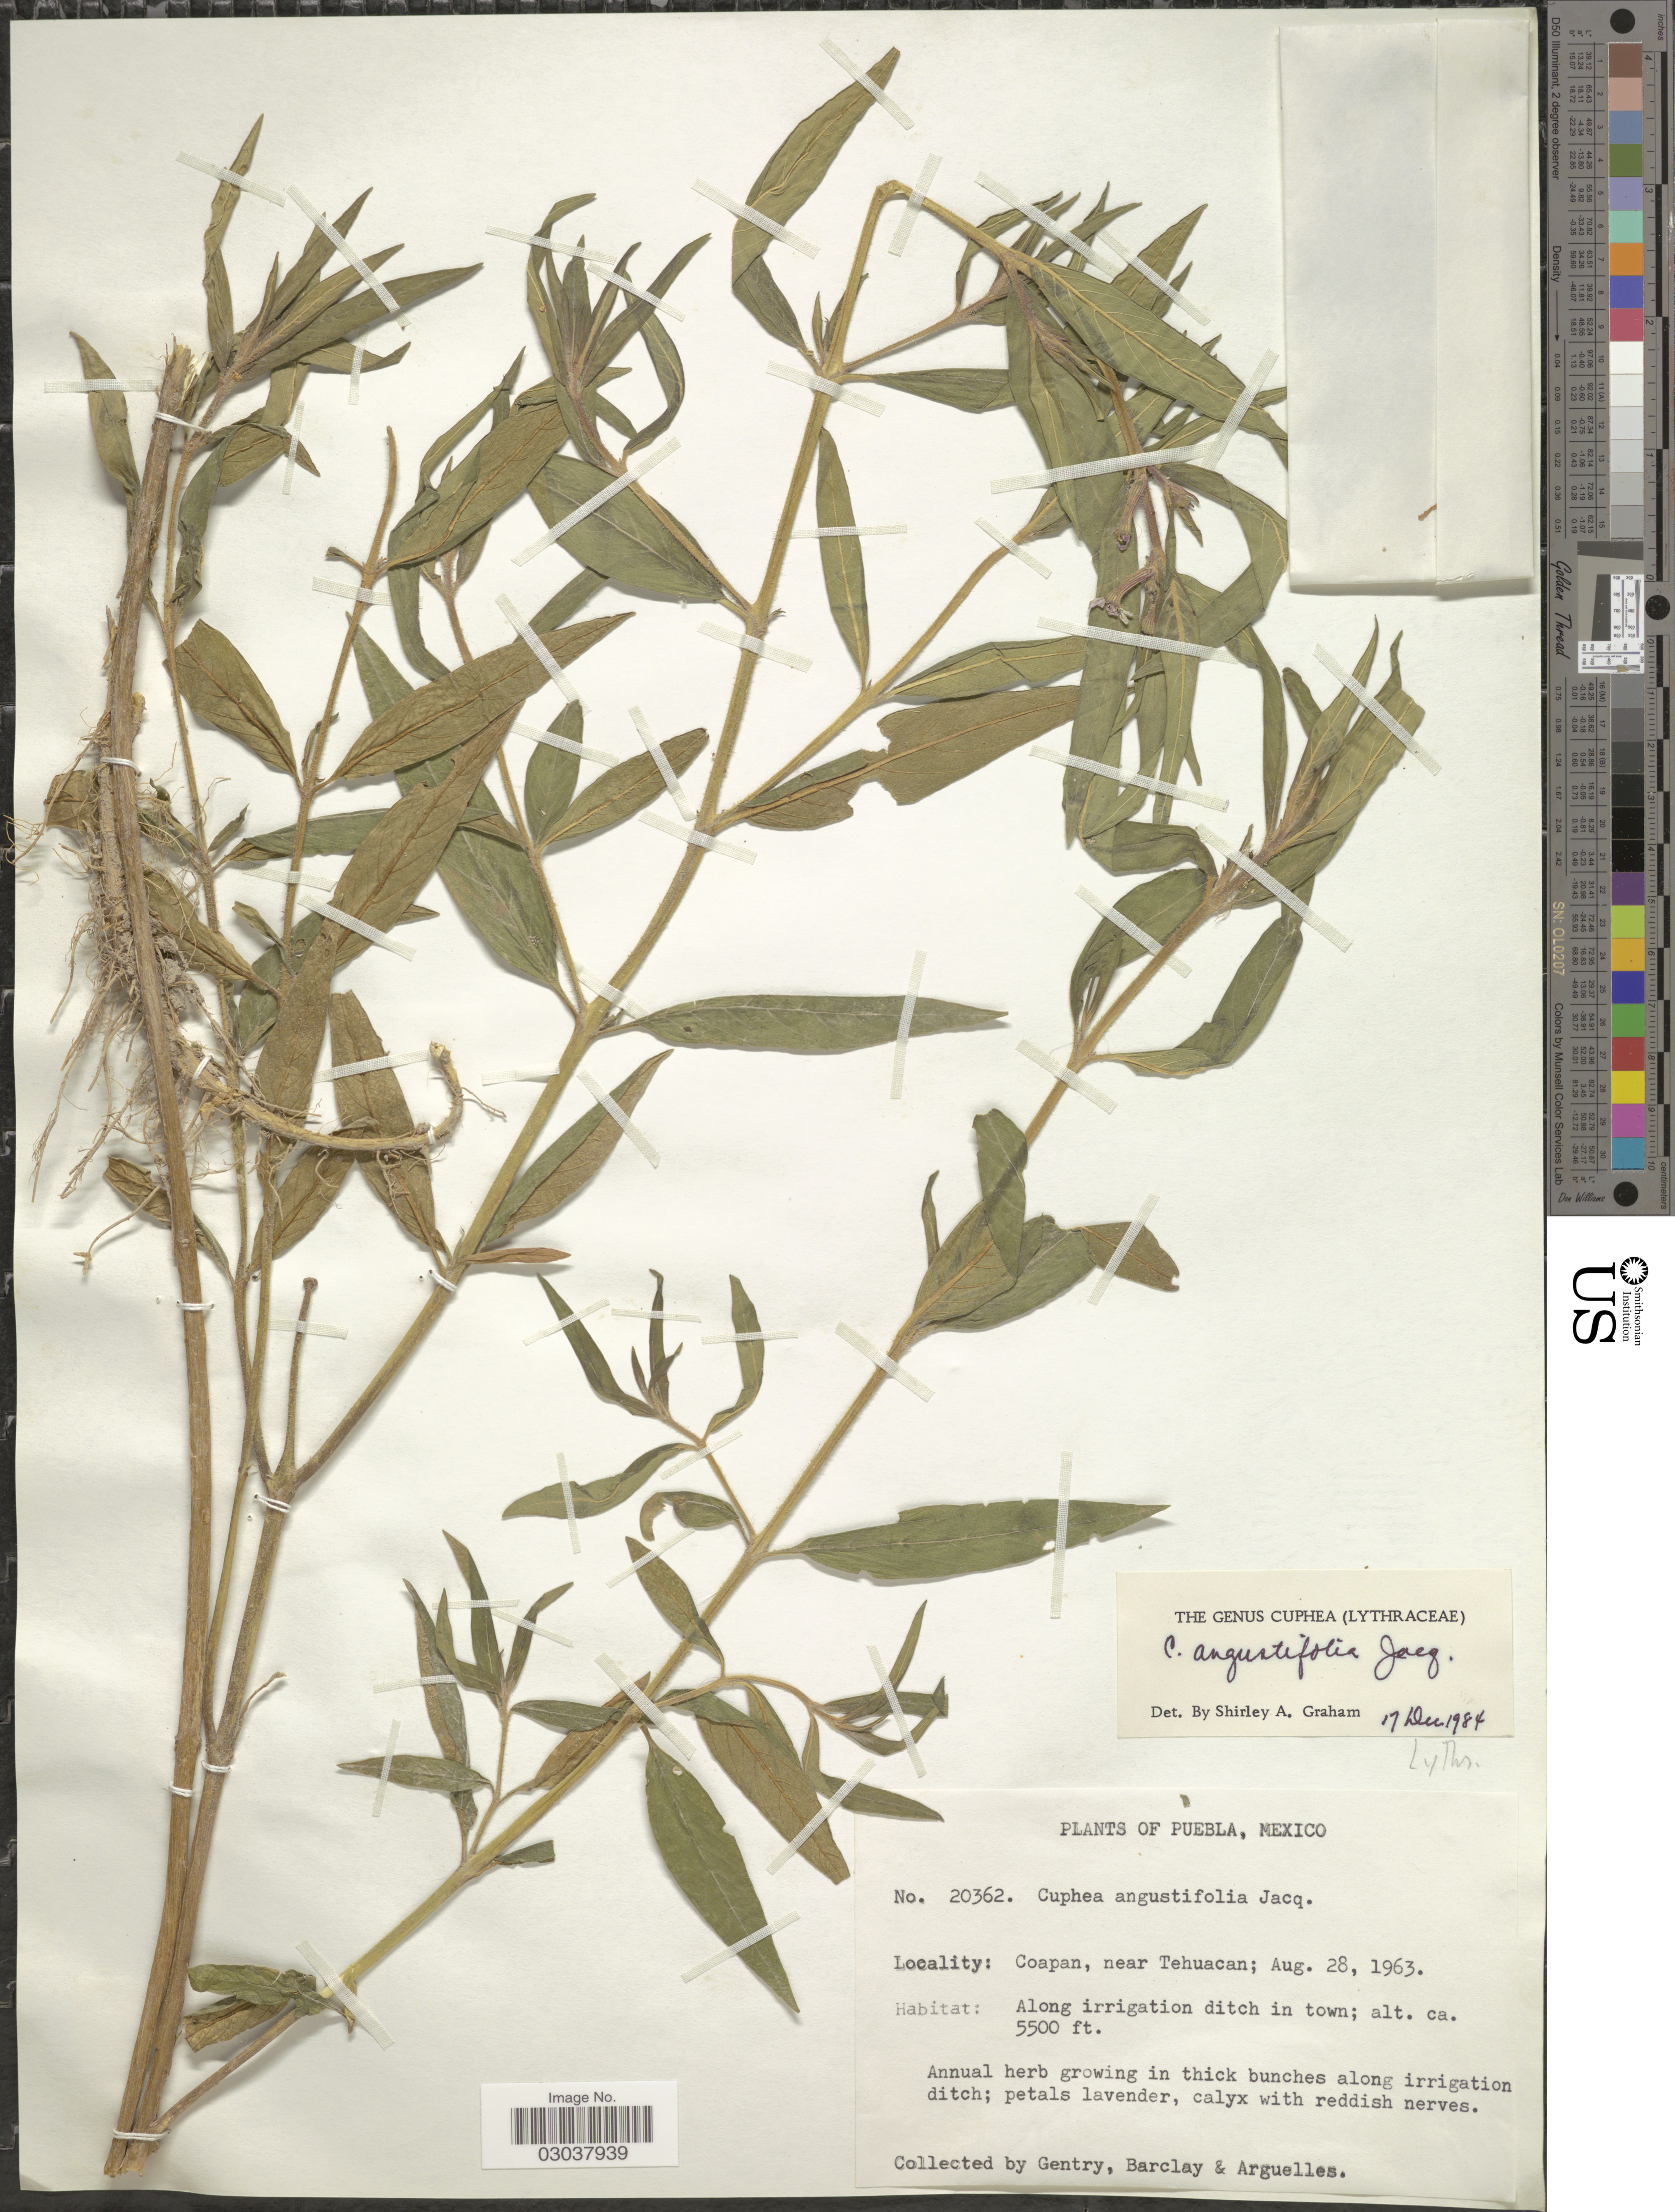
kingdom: Plantae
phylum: Tracheophyta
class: Magnoliopsida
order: Myrtales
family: Lythraceae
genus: Cuphea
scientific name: Cuphea angustifolia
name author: Jacq. ex Koehne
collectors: Gentry, --, -- Barclay & Arguelles, --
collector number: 20362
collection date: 1963-08-28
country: Mexico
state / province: Puebla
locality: Coapan, near Tehuacan.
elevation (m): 1676